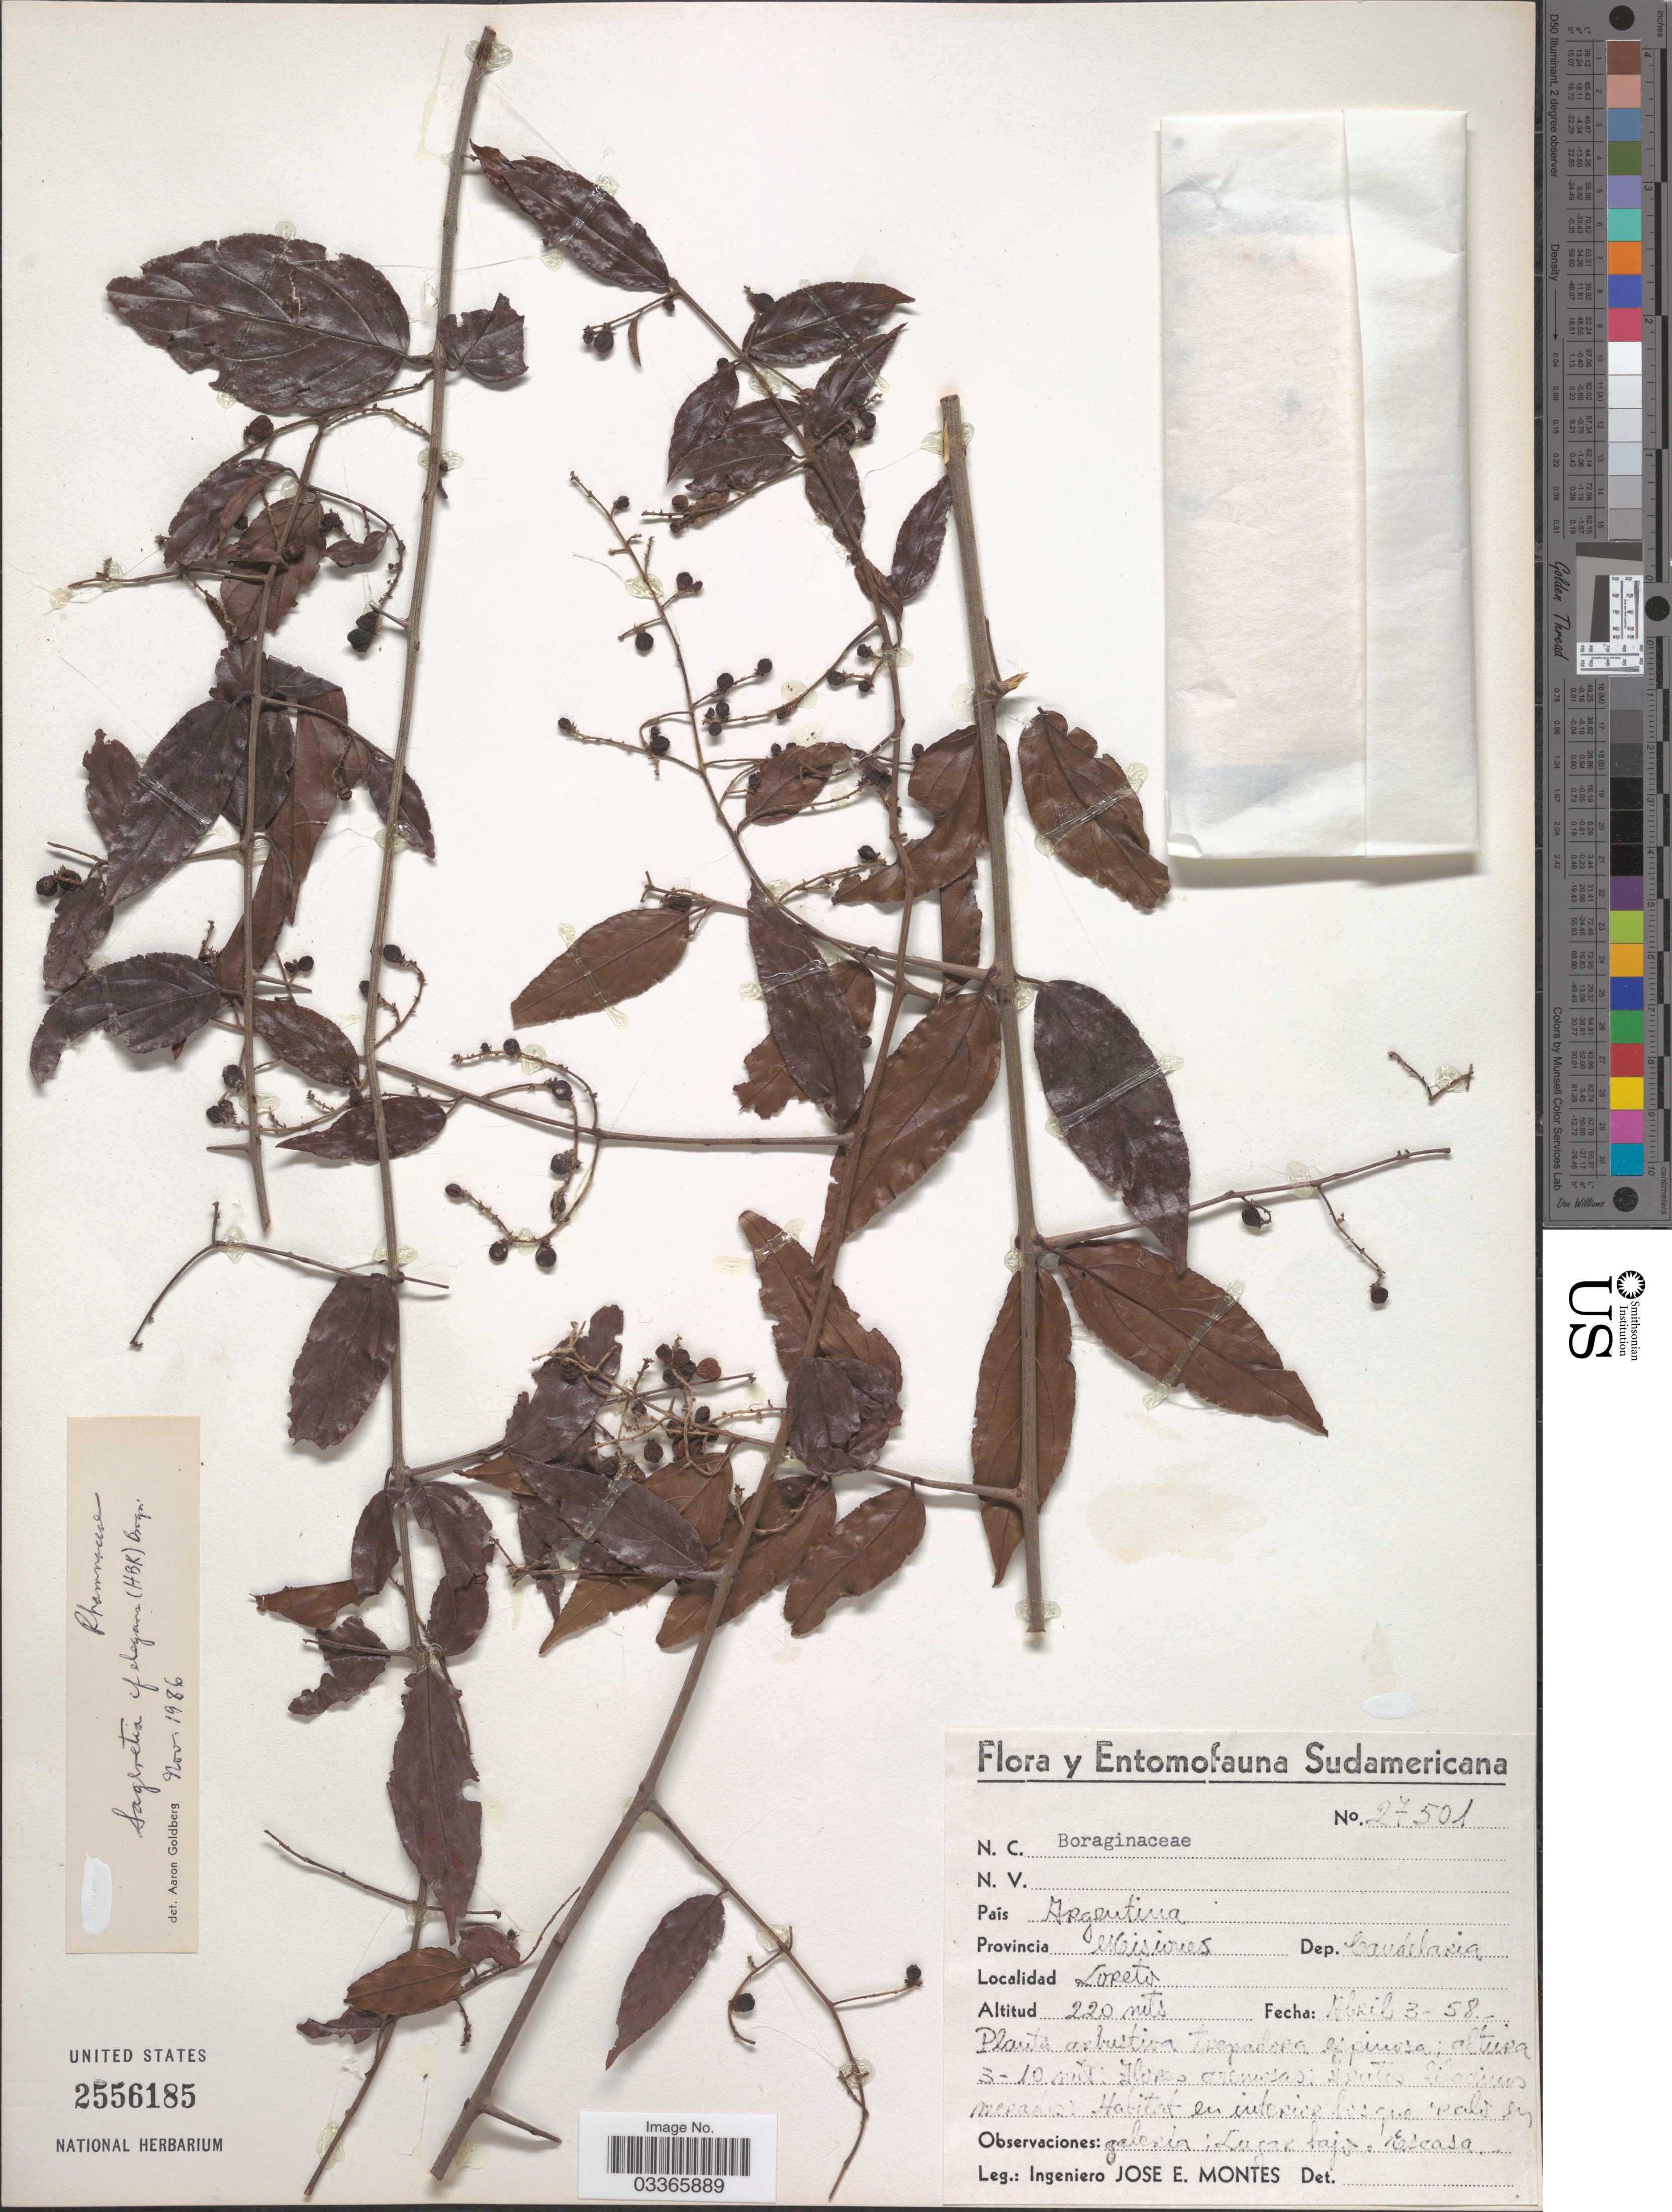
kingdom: Plantae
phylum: Tracheophyta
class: Magnoliopsida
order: Rosales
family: Rhamnaceae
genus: Sageretia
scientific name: Sageretia elegans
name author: (Kunth) Brongn.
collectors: J. E. Montes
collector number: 27501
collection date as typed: Transcribed d/m/y: 3/4/58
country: Argentina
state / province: Misiones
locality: Dep. Candelaria. Loreto.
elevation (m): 220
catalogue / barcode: US 2556185